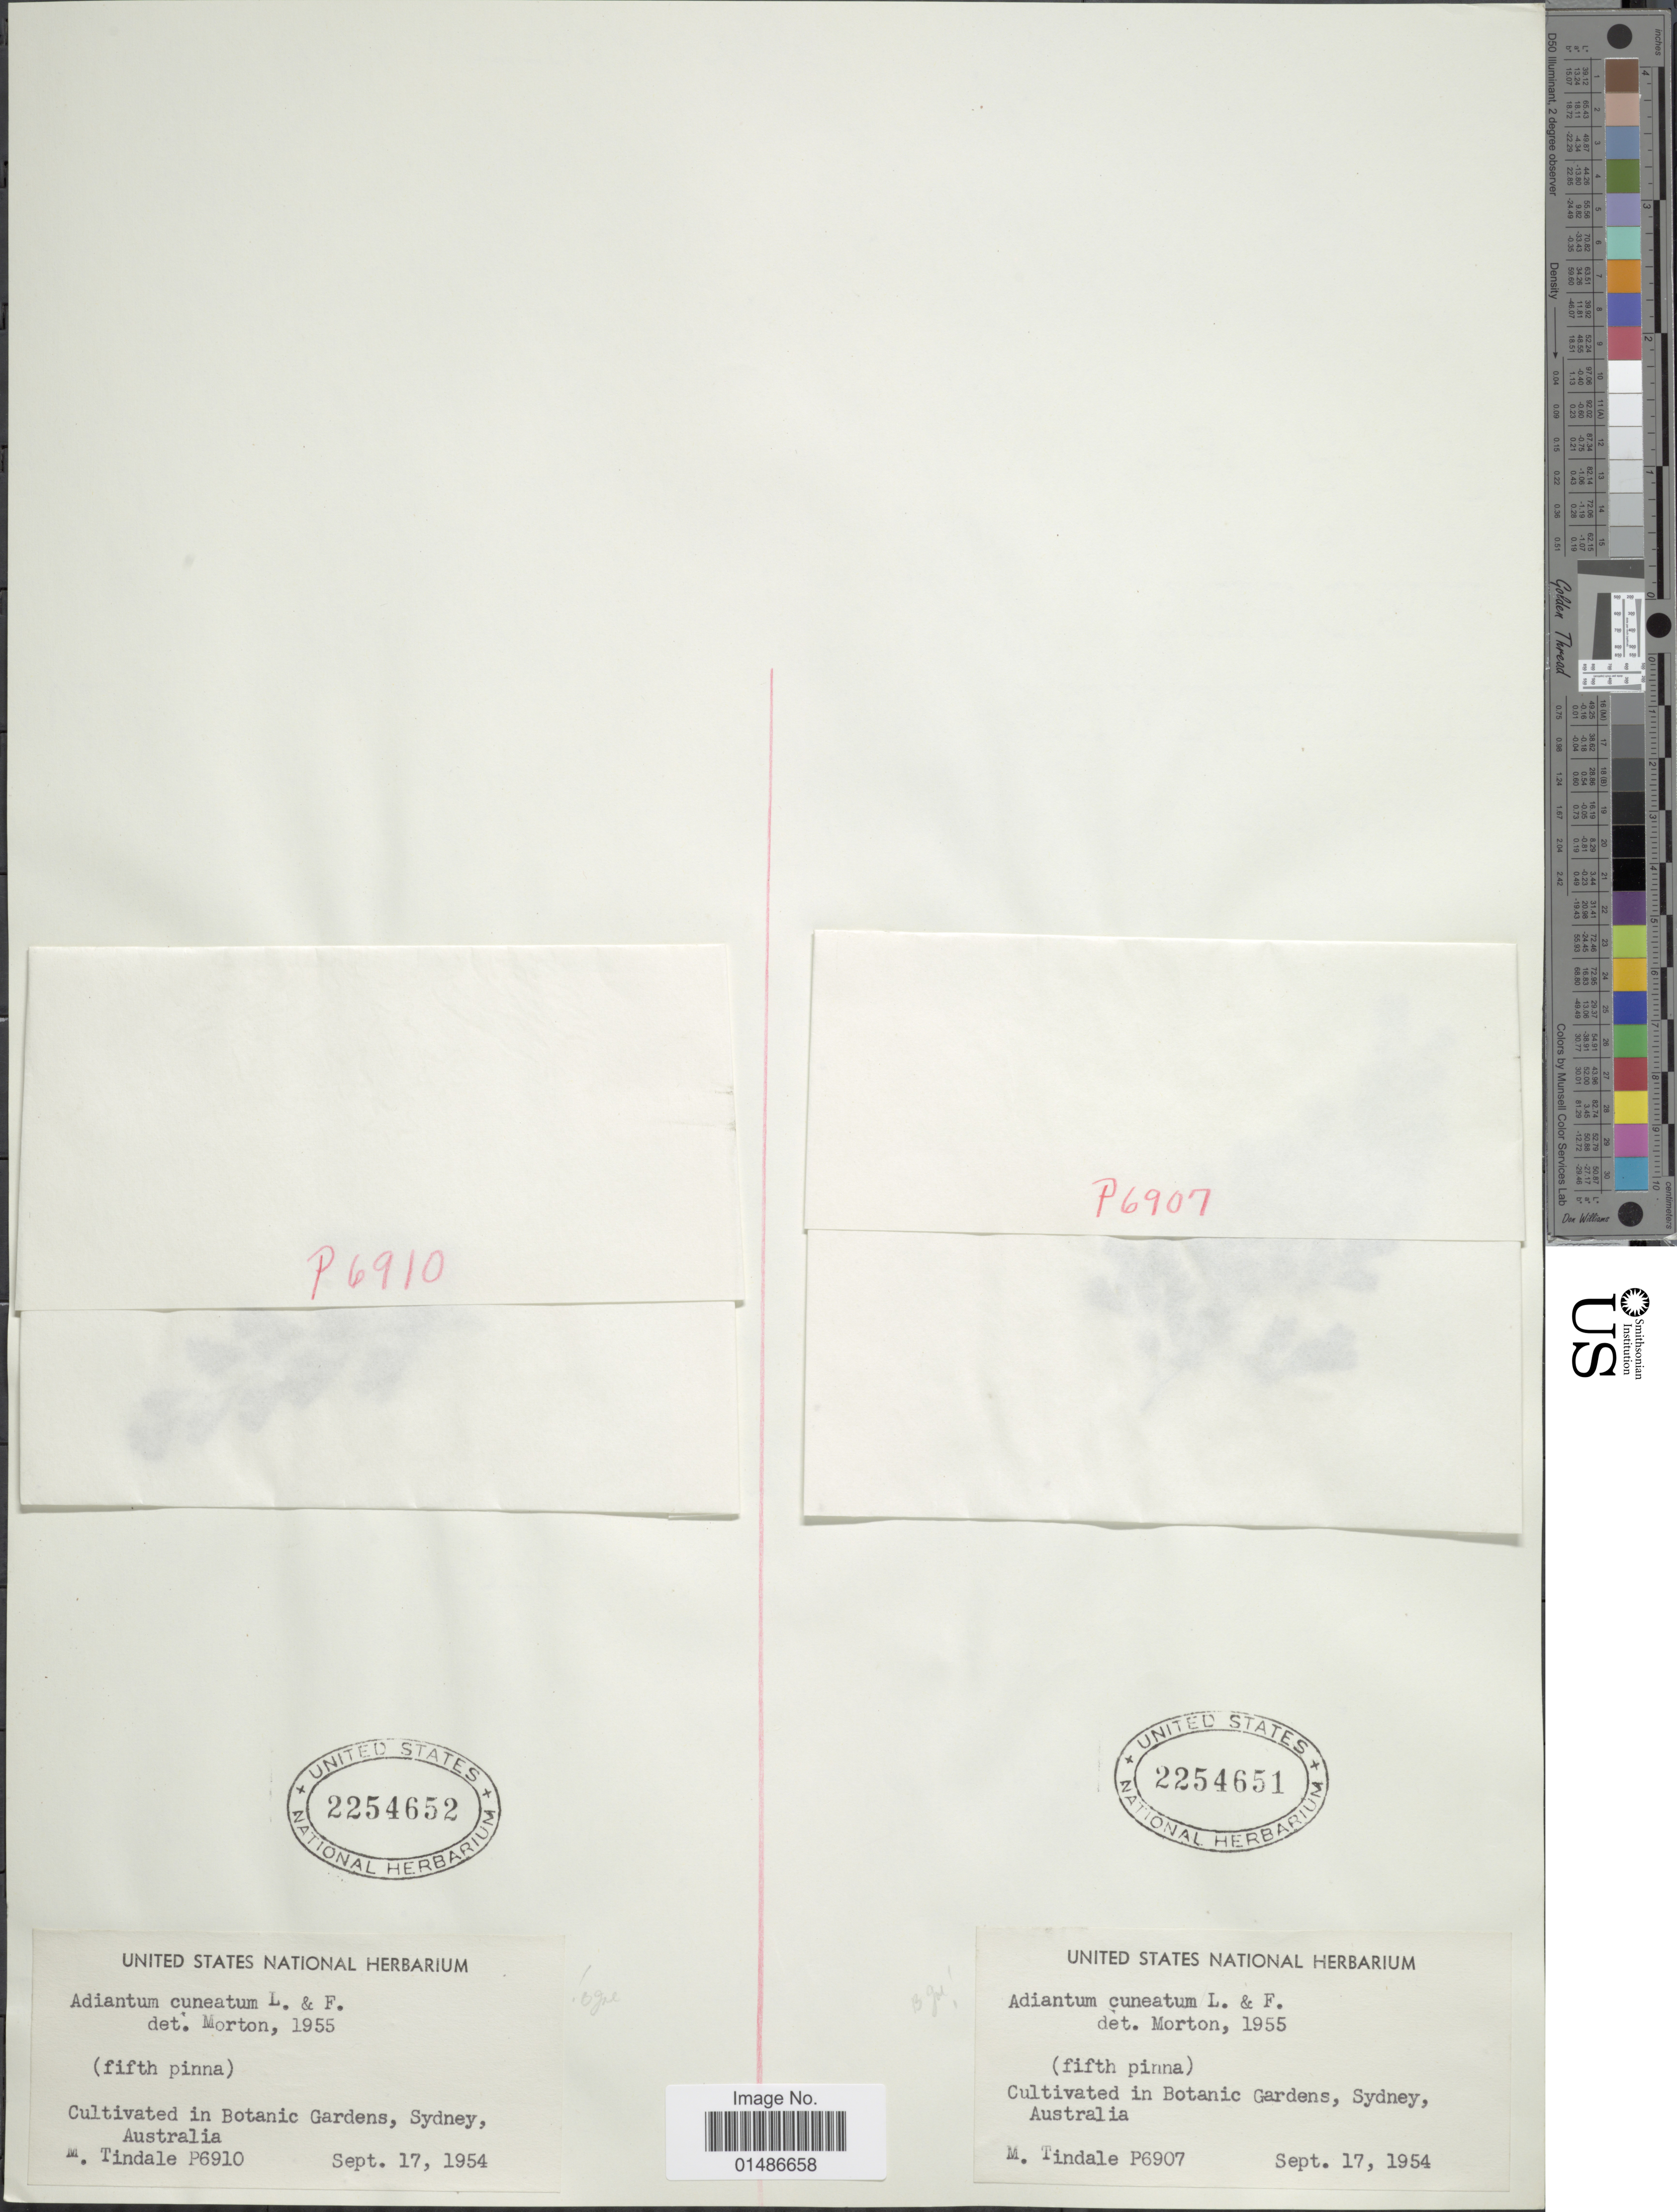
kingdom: Plantae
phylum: Tracheophyta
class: Polypodiopsida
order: Polypodiales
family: Pteridaceae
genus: Adiantum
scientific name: Adiantum raddianum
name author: C. Presl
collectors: M. D. Tindale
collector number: P6907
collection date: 1954-09-17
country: Australia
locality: Cultivated in Botanic Gardens, Sydney.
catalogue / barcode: US 2254651